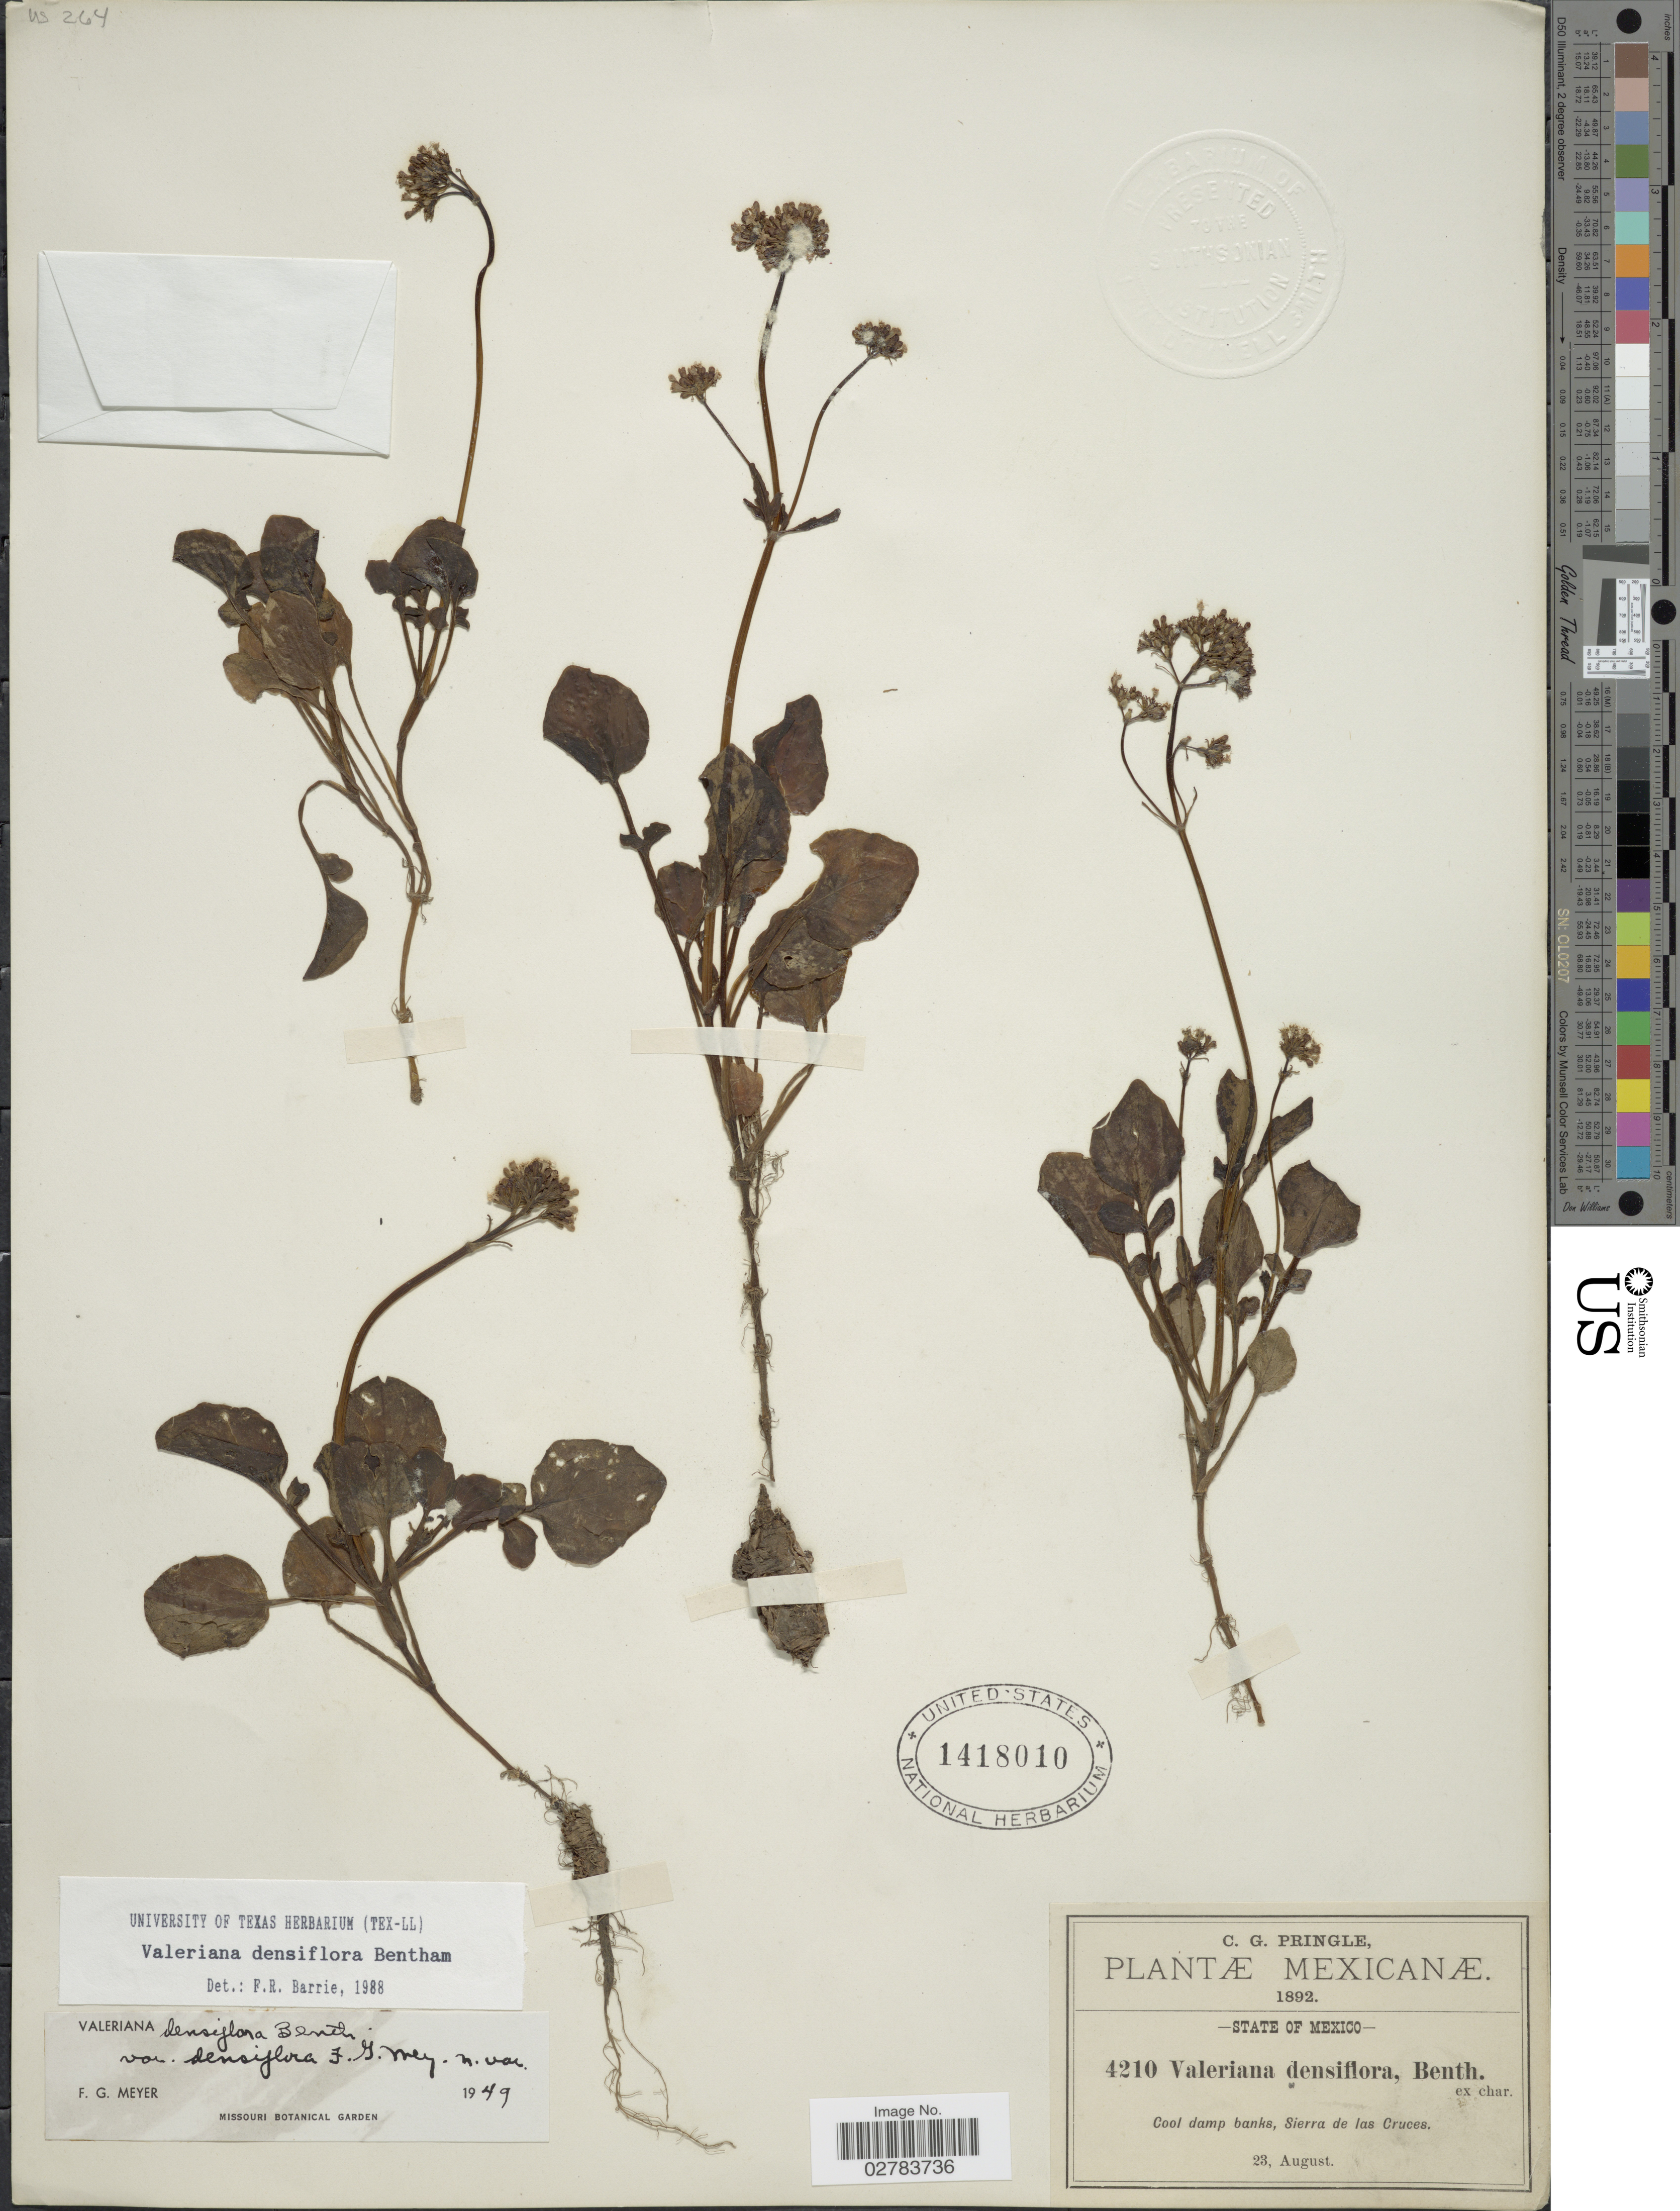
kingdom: Plantae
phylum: Tracheophyta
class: Magnoliopsida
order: Dipsacales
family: Caprifoliaceae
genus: Valeriana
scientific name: Valeriana densiflora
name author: Benth.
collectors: C. G. Pringle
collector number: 4210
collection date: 1892-08-23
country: Mexico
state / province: México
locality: Cool damp banks, Sierra de las Cruces.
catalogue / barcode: US 1418010